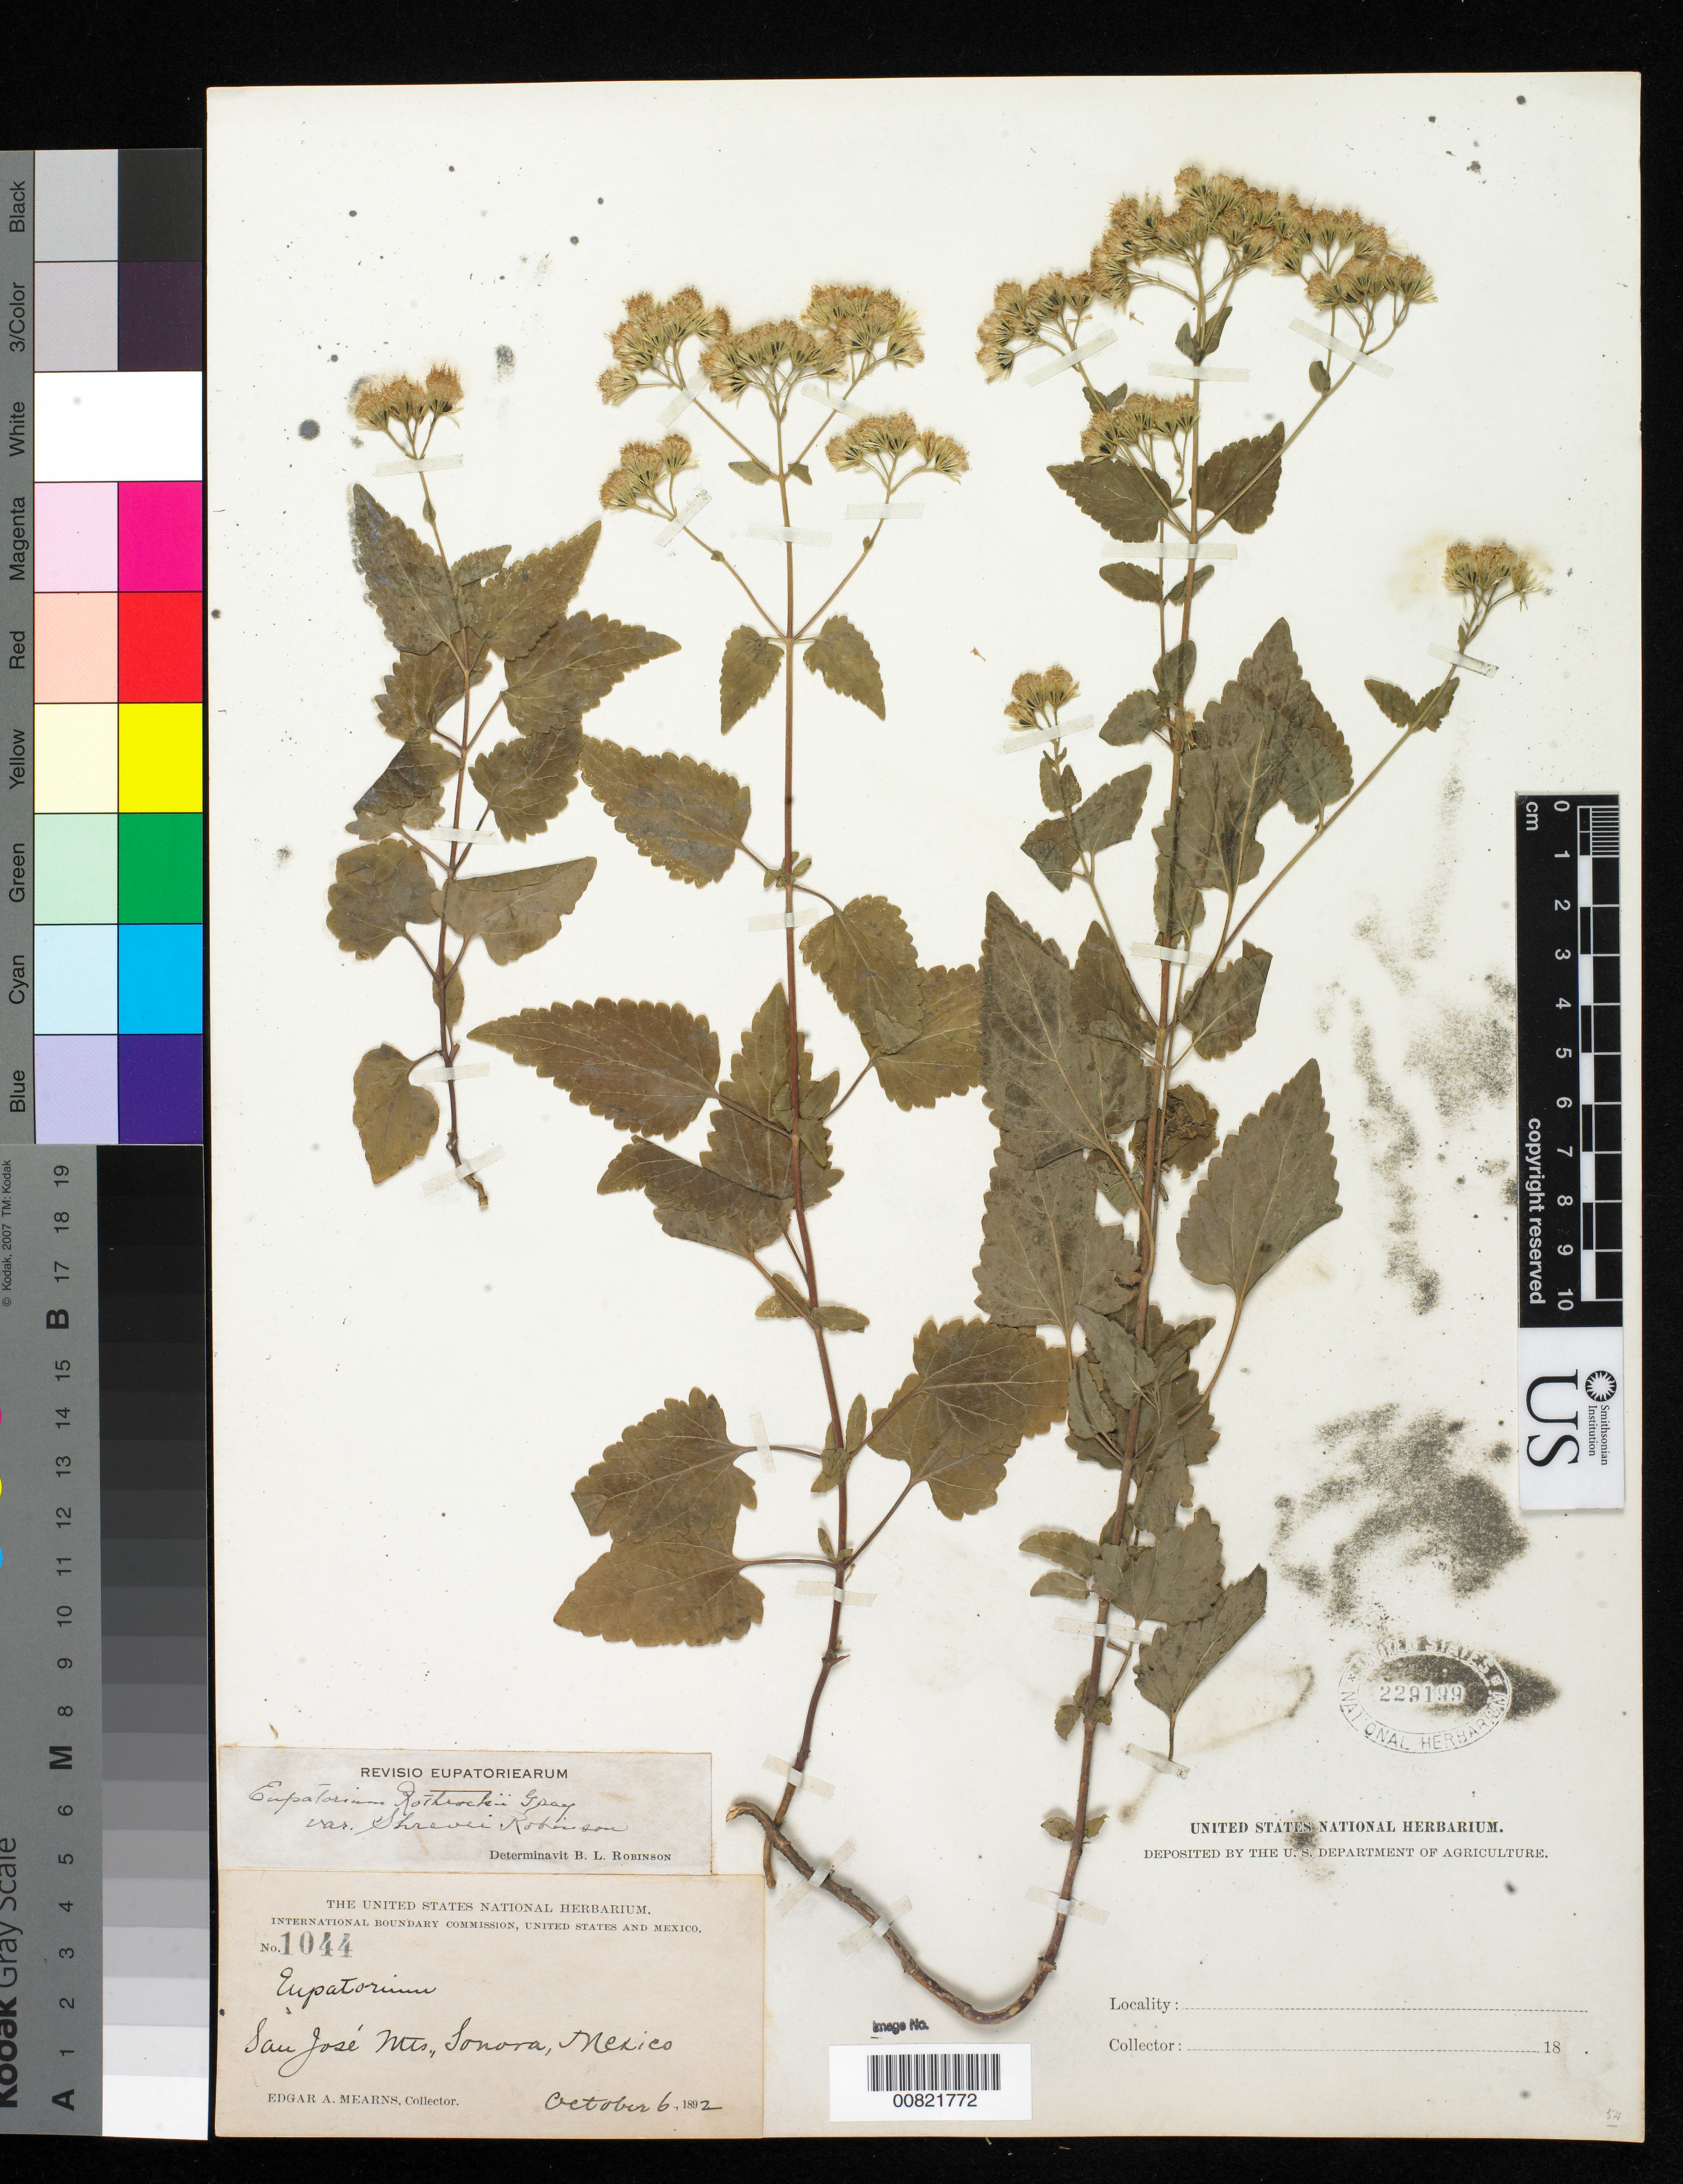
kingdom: Plantae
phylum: Tracheophyta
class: Magnoliopsida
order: Asterales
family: Asteraceae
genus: Ageratina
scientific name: Ageratina rothrockii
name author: (A. Gray) R.M. King & H. Rob.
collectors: E. A. Mearns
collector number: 1044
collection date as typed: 06 Oct 1892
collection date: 1892-10-06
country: Mexico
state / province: Sonora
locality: San José Mts., Sonora.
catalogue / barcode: US 229199